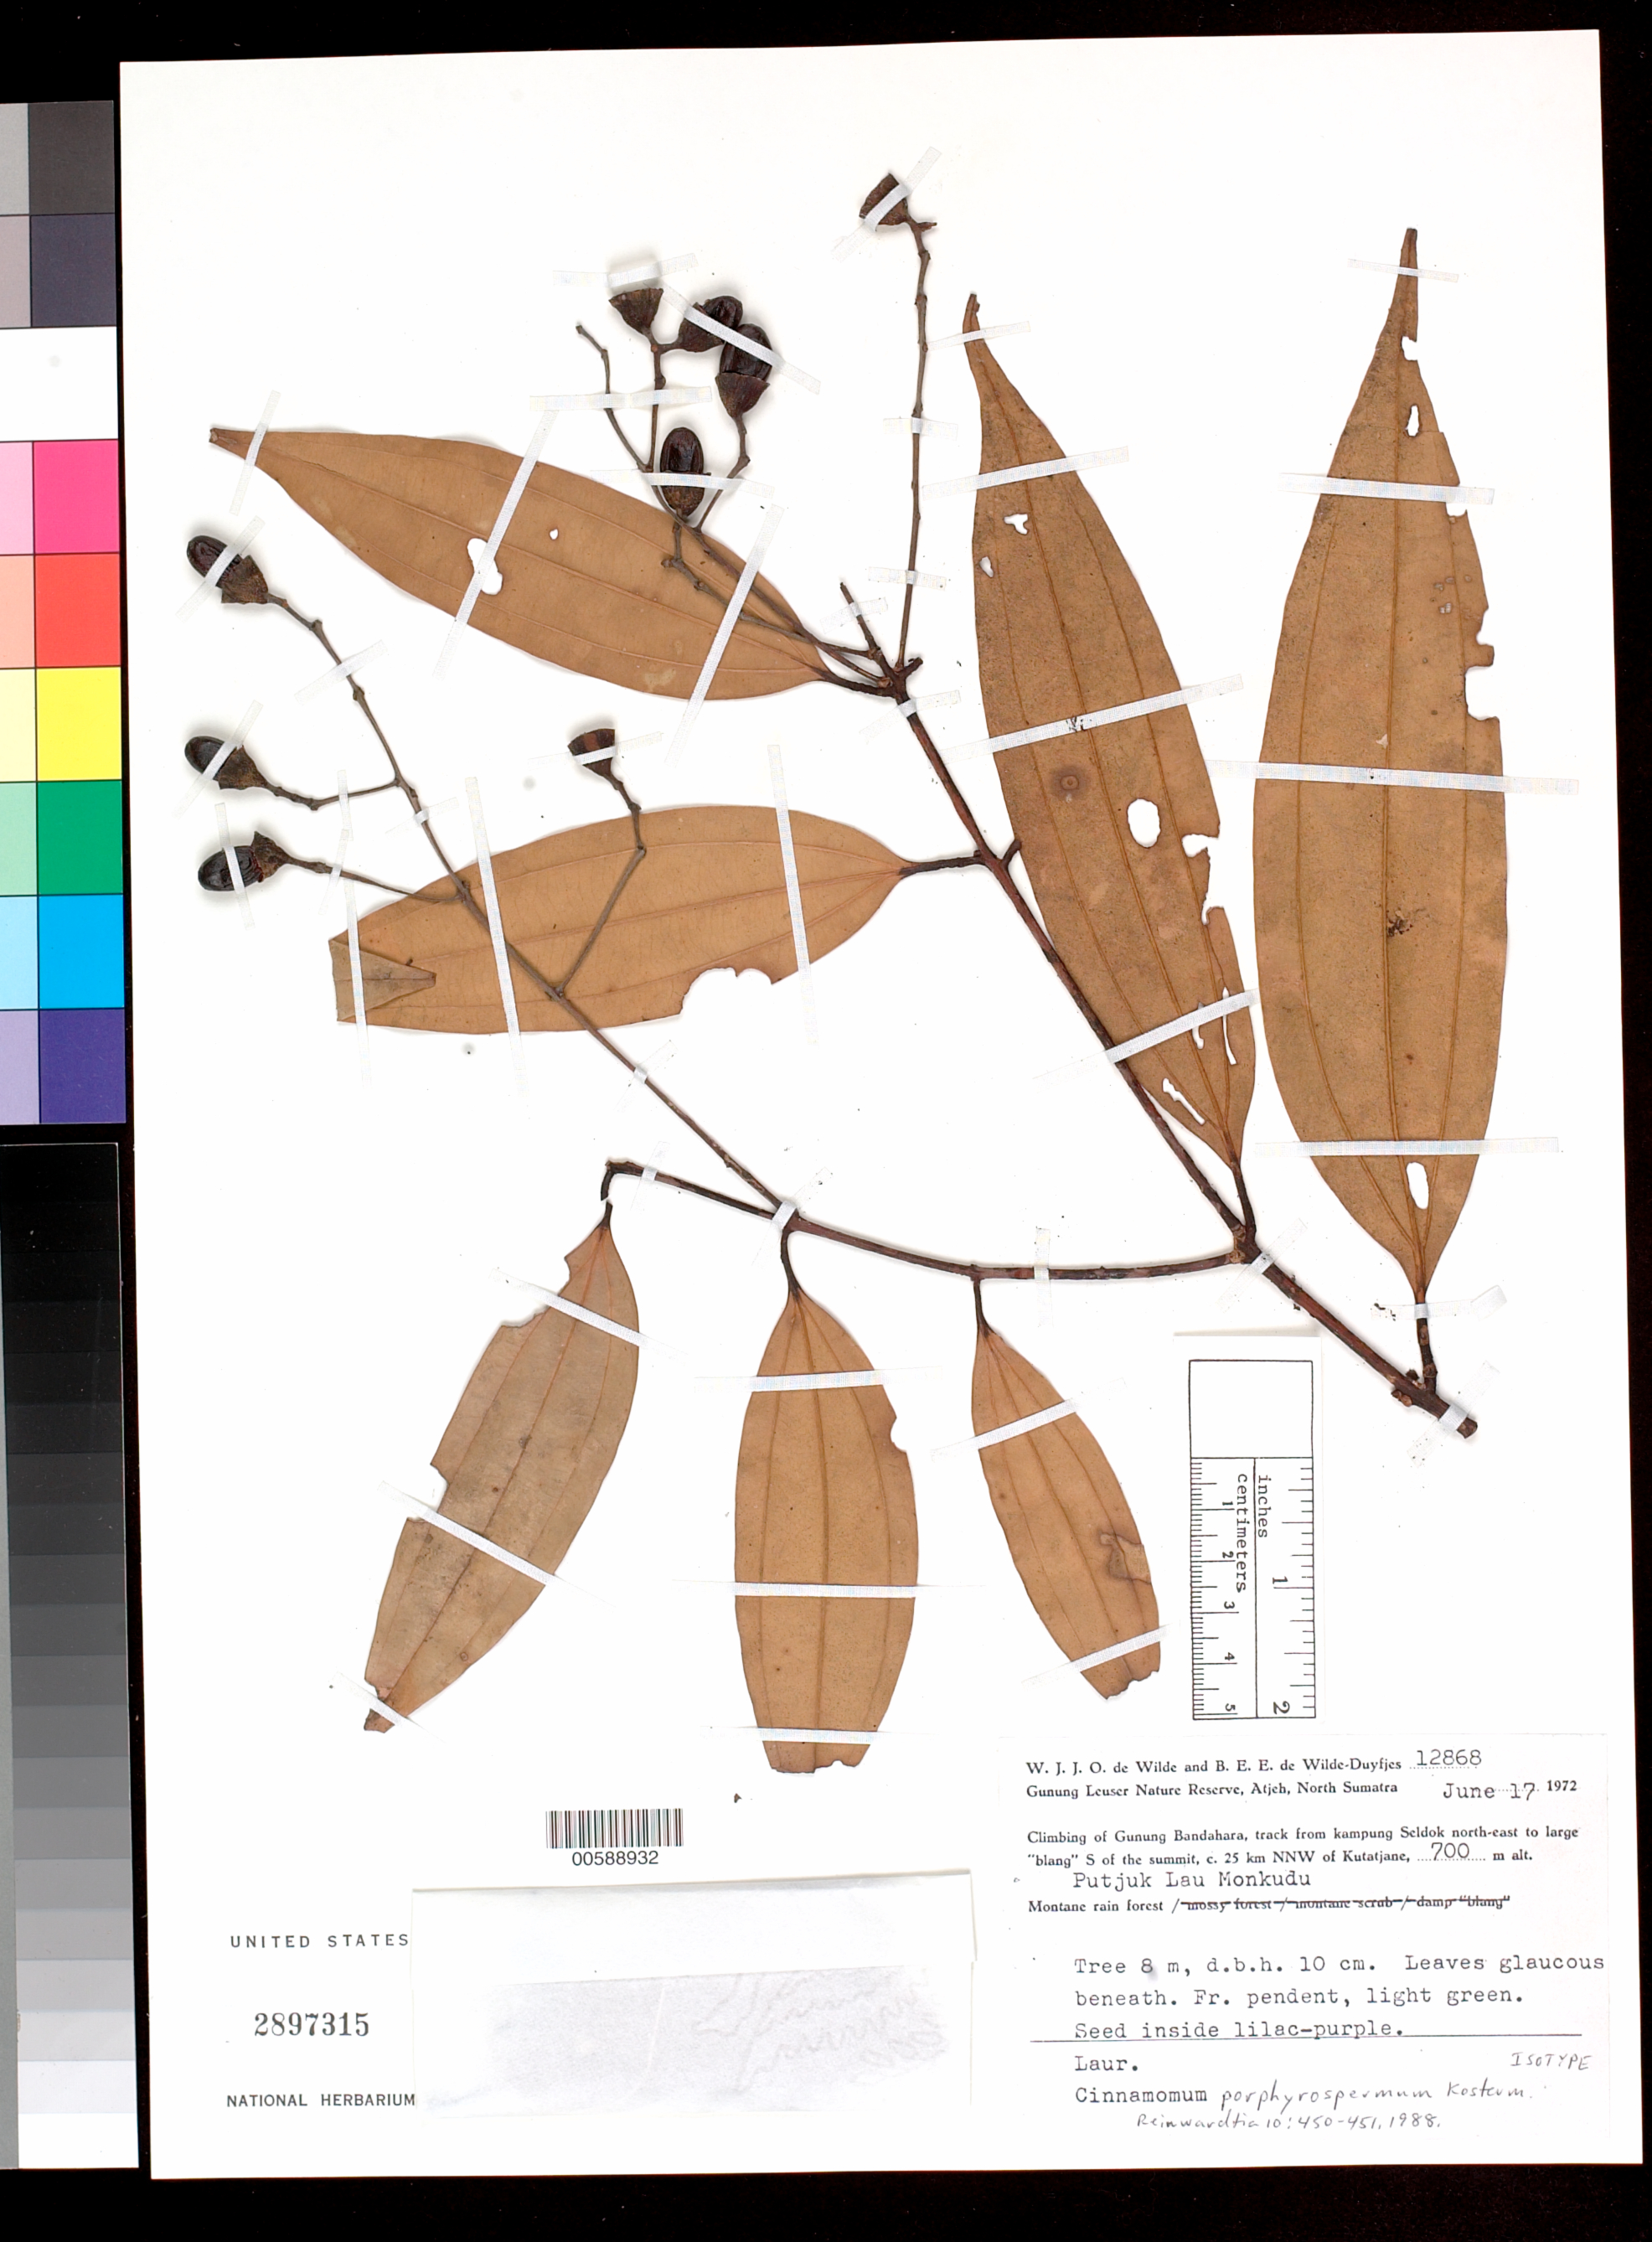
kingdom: Plantae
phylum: Tracheophyta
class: Magnoliopsida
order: Laurales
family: Lauraceae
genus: Cinnamomum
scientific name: Cinnamomum porphyrospermum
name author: Kosterm.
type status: Isotype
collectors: W. J. de Wilde & B. E. de Wilde-Duyfjes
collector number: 12868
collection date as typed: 17 Jun 1972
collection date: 1972-06-17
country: Indonesia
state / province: Sumatra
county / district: Aceh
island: Sumatra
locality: Gunung Leuser Nat. Res., Atjeh, Gunung Bandahara, from Kampung Seldok, NE to large Blang S of summit, C. 25 km NNW of Kutatjane.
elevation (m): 700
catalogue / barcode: US 2897315